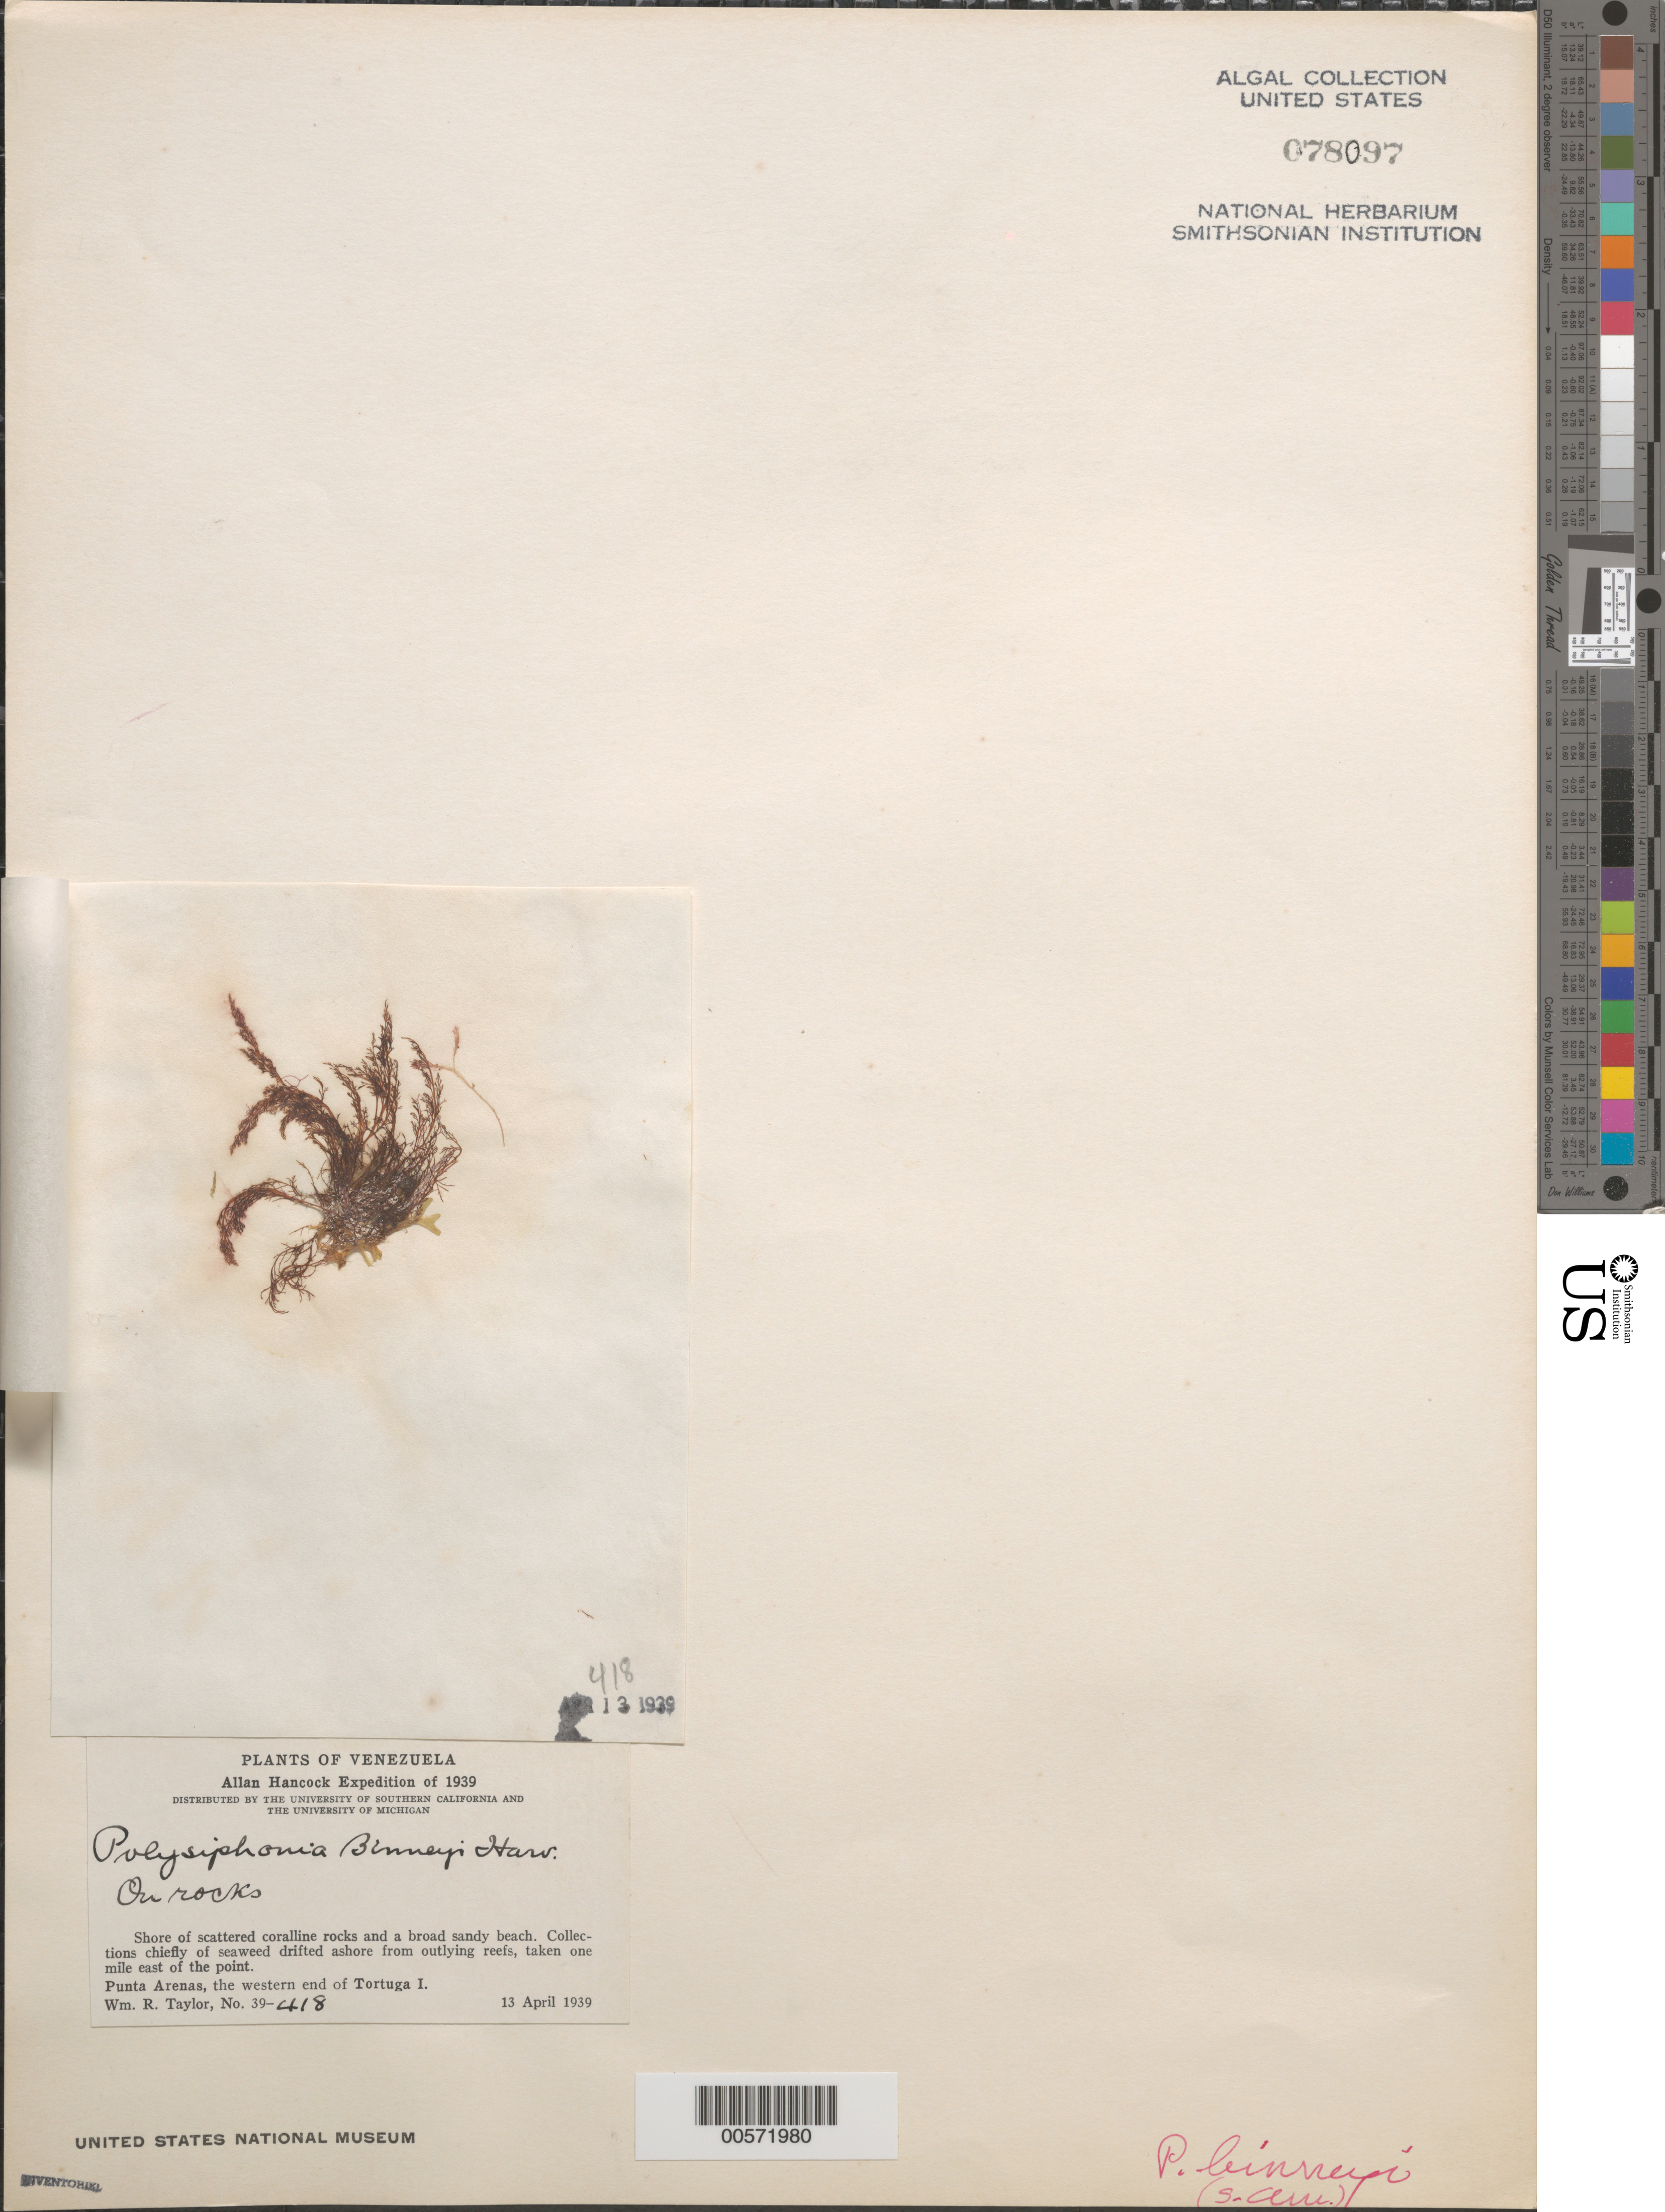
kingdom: Plantae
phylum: Rhodophyta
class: Florideophyceae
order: Ceramiales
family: Rhodomelaceae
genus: Polysiphonia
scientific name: Polysiphonia binneyi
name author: Harv.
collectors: W. R. Taylor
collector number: WRT 39-418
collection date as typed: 13 Apr 1939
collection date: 1939-04-13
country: Venezuela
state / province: Dependencias Federales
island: Isla La Tortuga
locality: Punta Arenas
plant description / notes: Allan Hancock Expedition of 1939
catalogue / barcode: US 78097